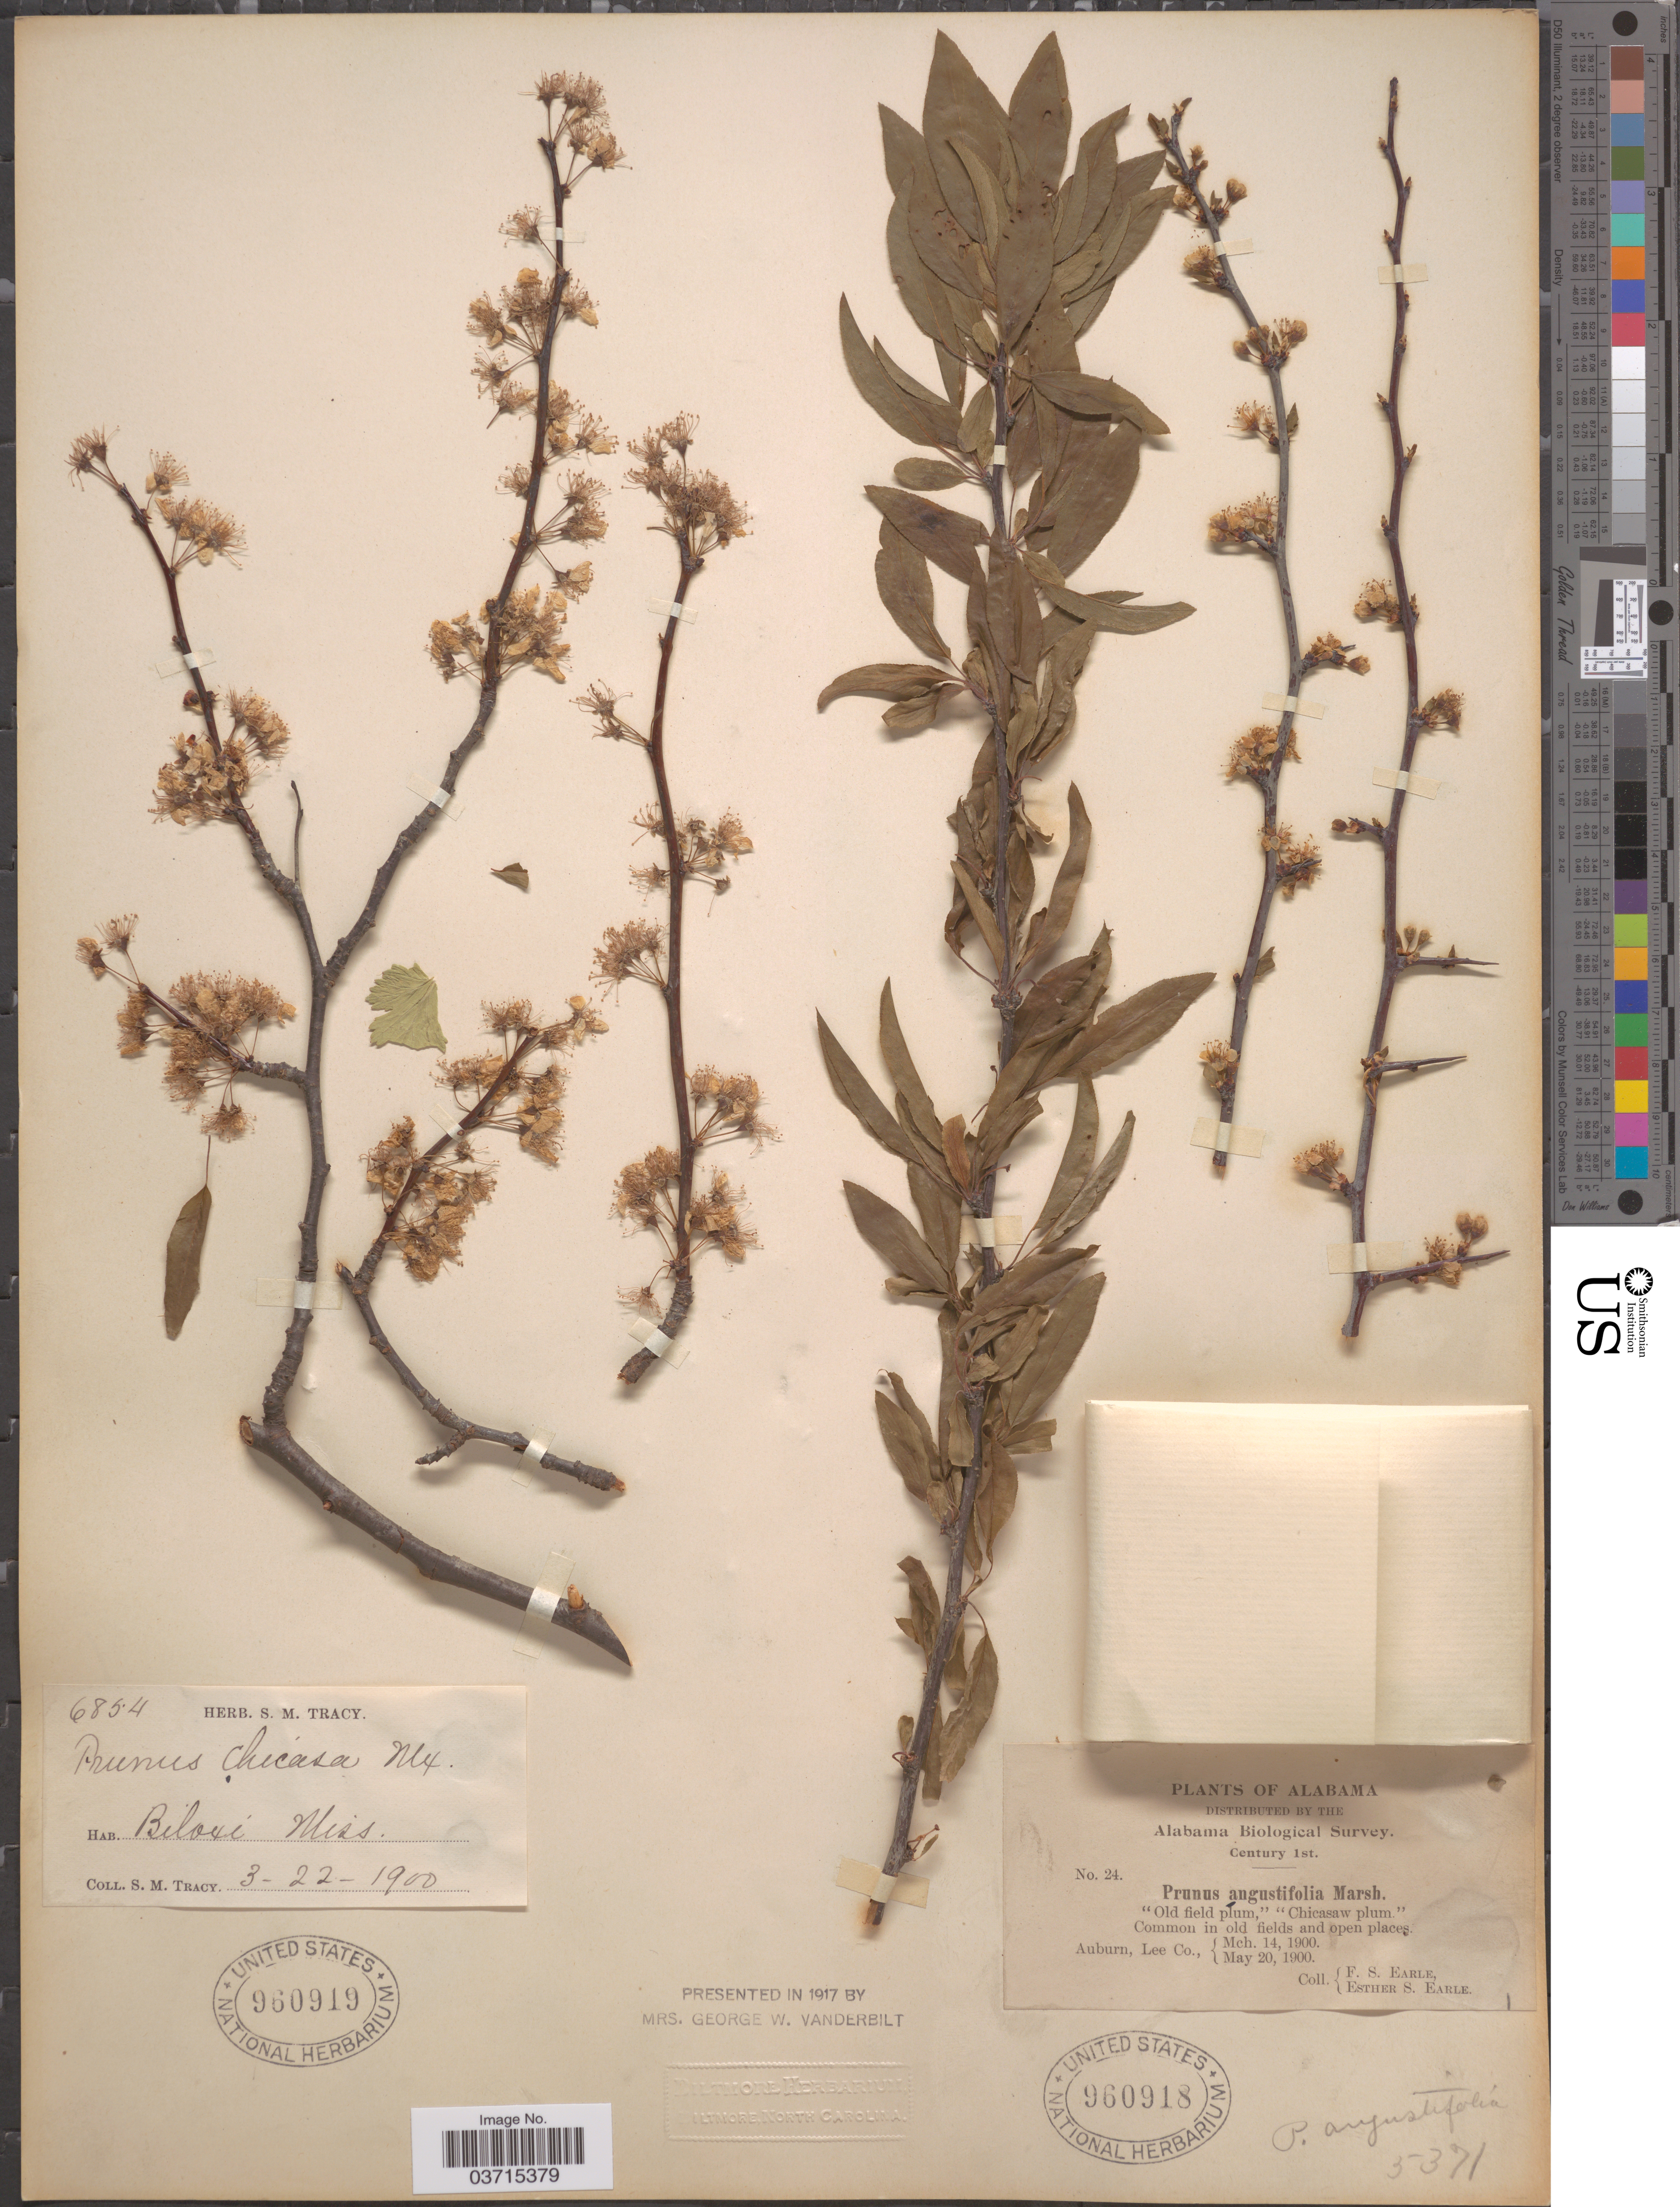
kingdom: Plantae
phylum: Tracheophyta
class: Magnoliopsida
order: Rosales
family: Rosaceae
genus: Prunus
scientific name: Prunus angustifolia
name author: Marshall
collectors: S. M. Tracy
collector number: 6854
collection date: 1900-03-22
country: United States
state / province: Mississippi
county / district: Harrison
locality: Biloxi.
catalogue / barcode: US 960919